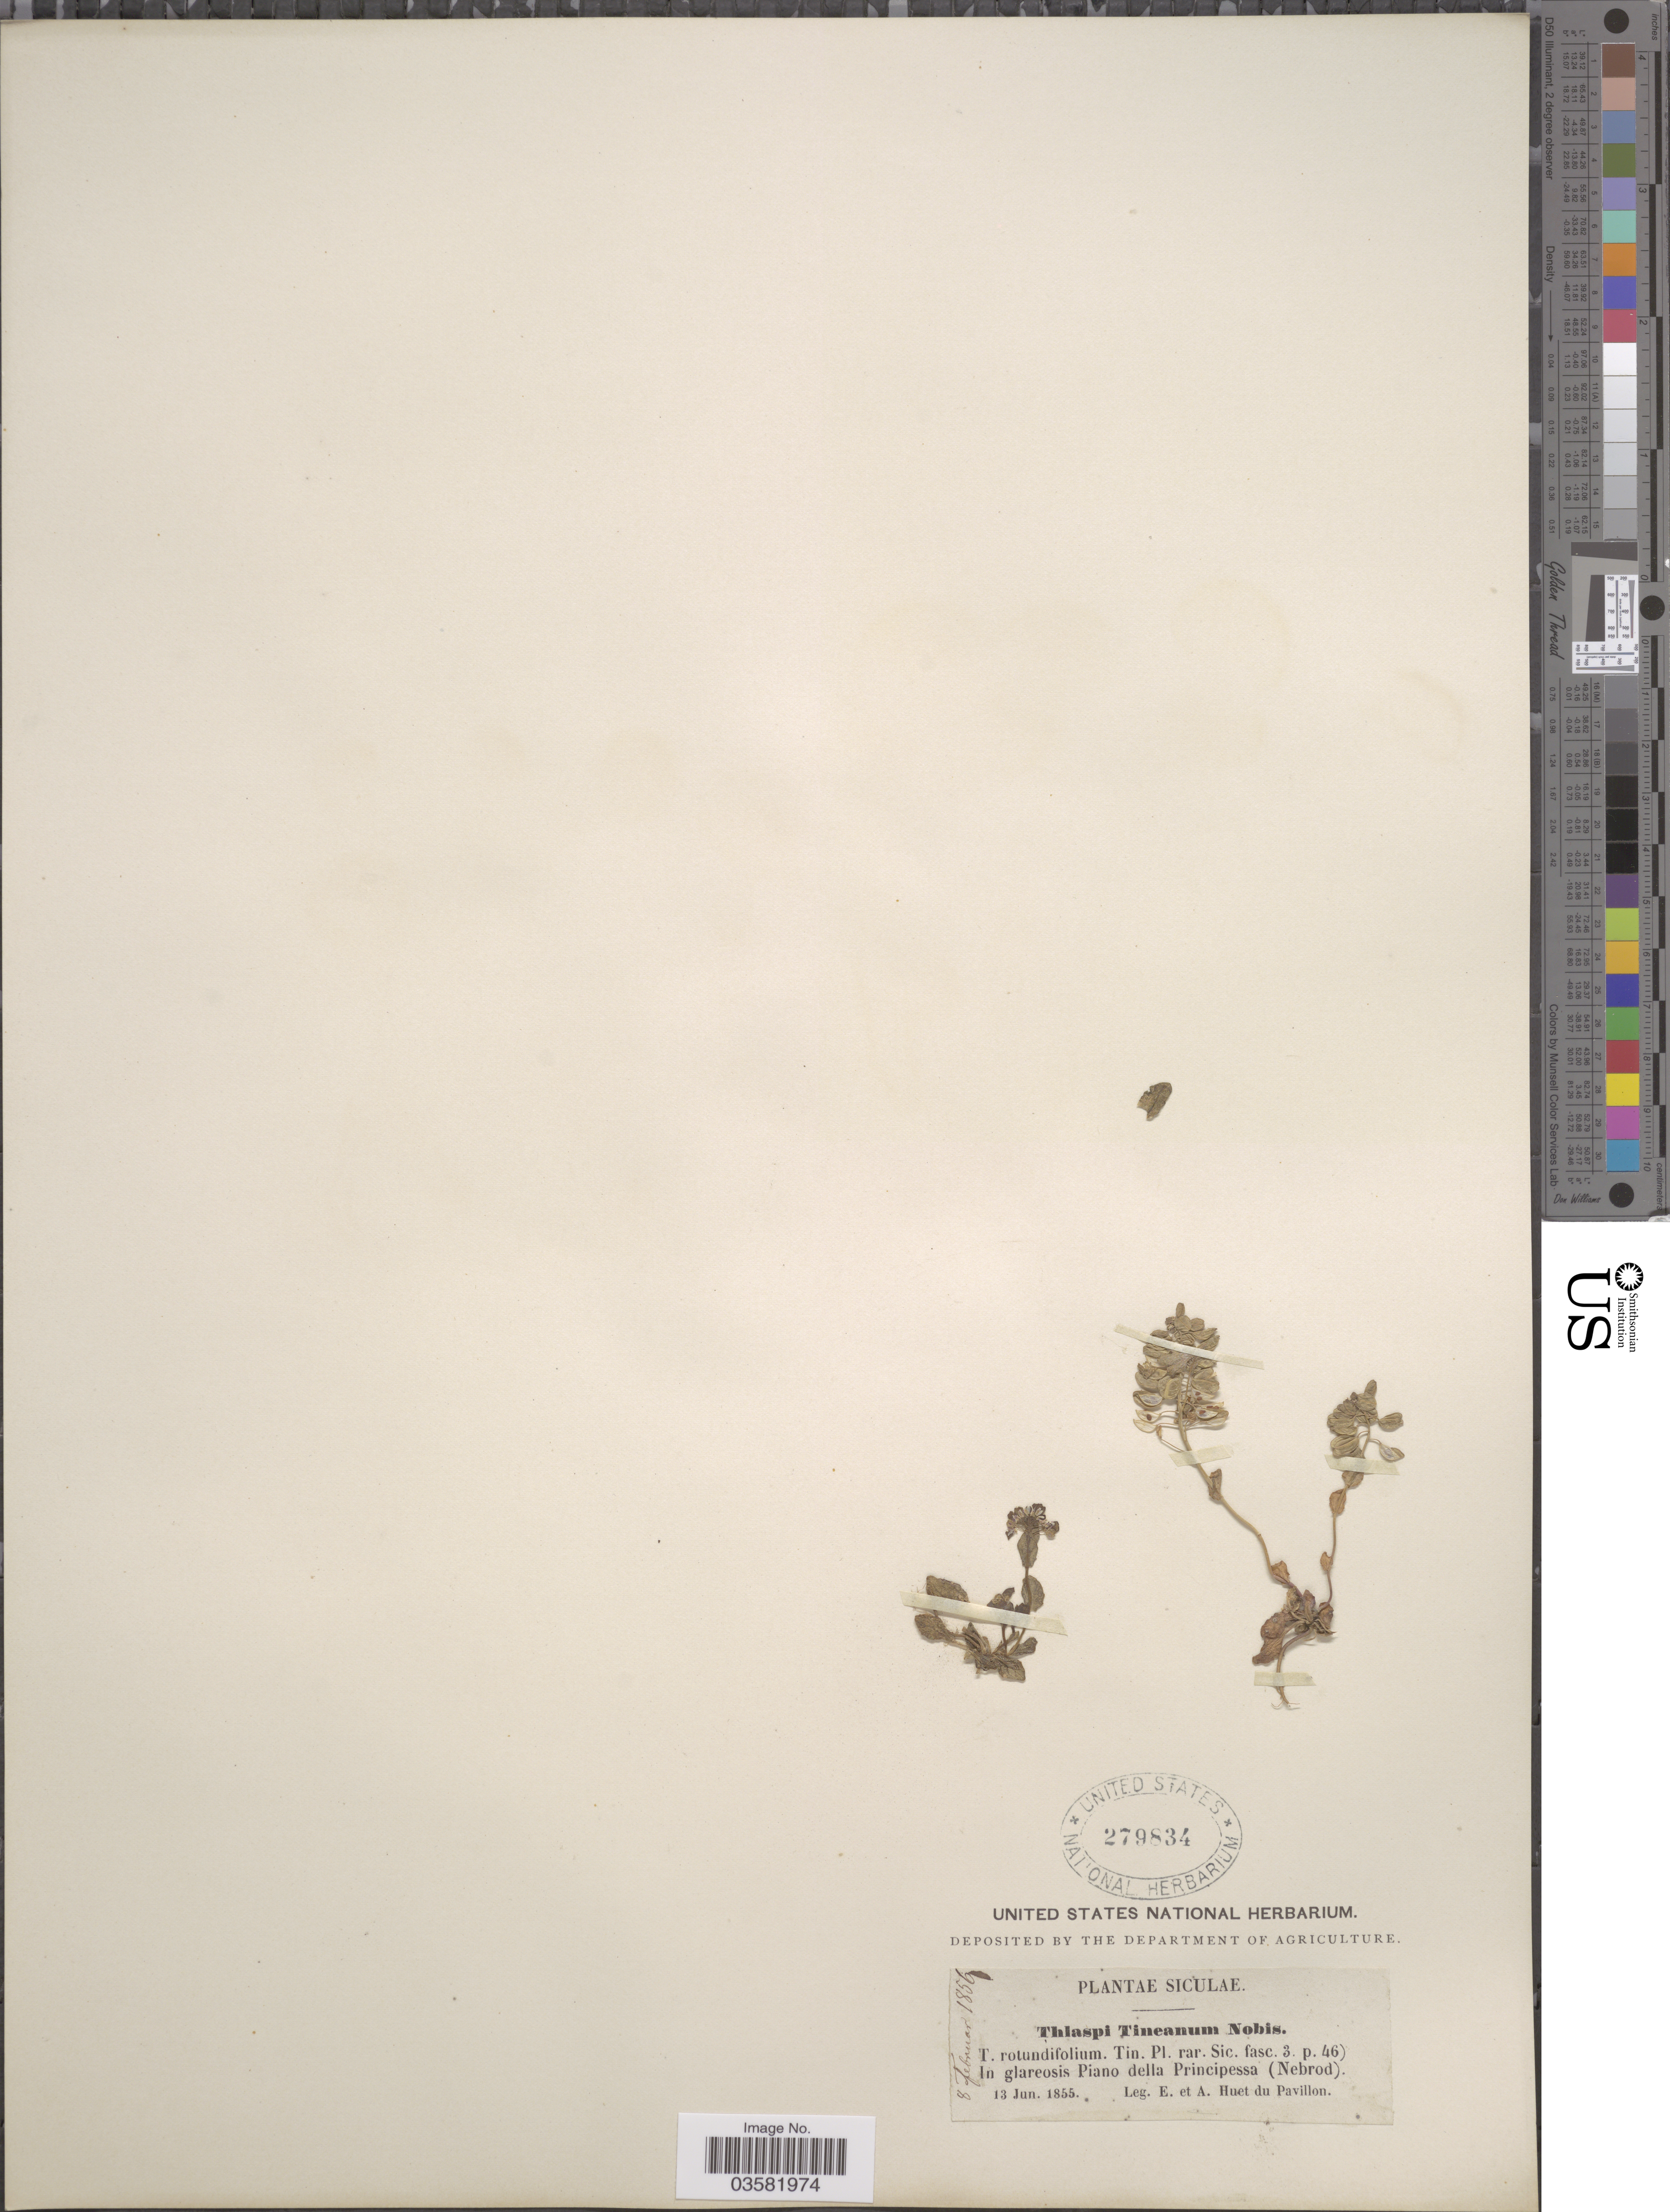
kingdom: Plantae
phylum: Tracheophyta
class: Magnoliopsida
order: Brassicales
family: Brassicaceae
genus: Thlaspi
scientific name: Thlaspi tineanum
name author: A. Huet ex Ball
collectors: E. Huet du Pavillon & A. Huet du Pavillon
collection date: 1855-06-13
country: Italy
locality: Siculae. In glareosis Piano della Principessa (Nebrod).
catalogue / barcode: US 279834